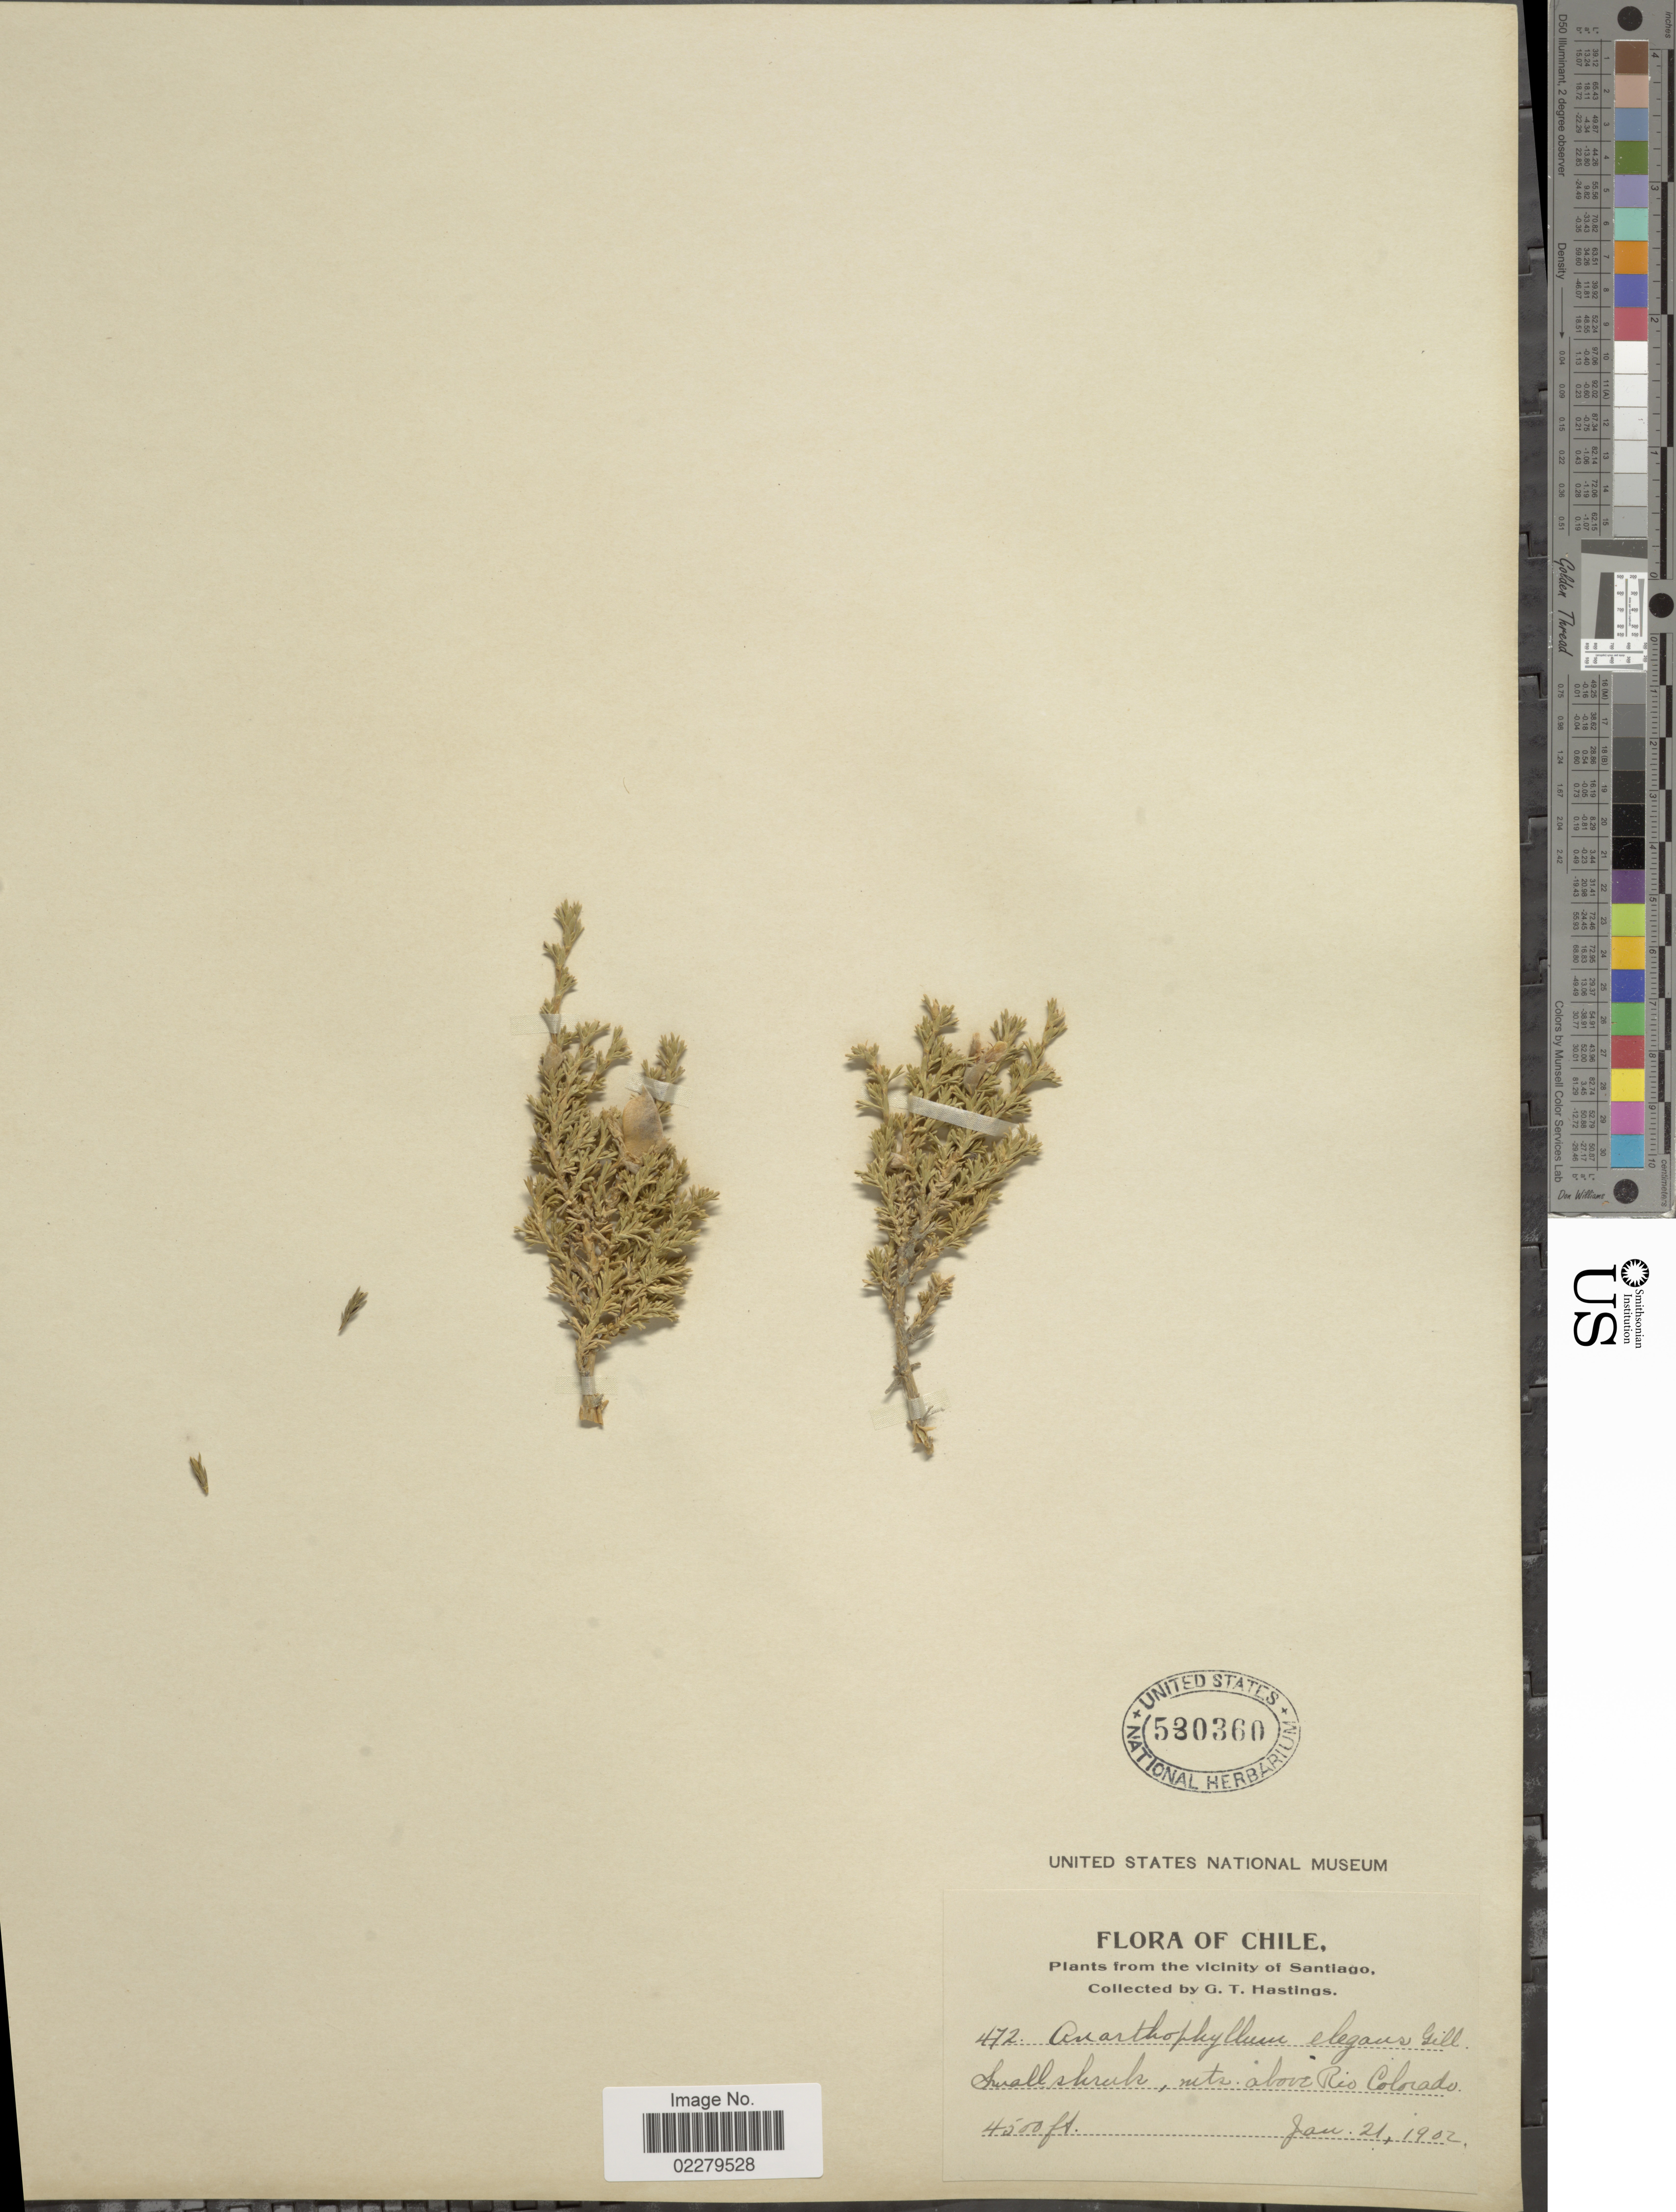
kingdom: Plantae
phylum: Tracheophyta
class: Magnoliopsida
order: Fabales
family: Fabaceae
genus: Anarthrophyllum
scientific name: Anarthrophyllum elegans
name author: (Gillies ex Hook. & Arn.) Phil.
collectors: G. Hastings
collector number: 472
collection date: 1902-01-21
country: Chile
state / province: Región Metropolitana (RM)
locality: Vicinity of Santiago. Small shrunk, mts. above Rio Colorado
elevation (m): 1372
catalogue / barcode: US 530360